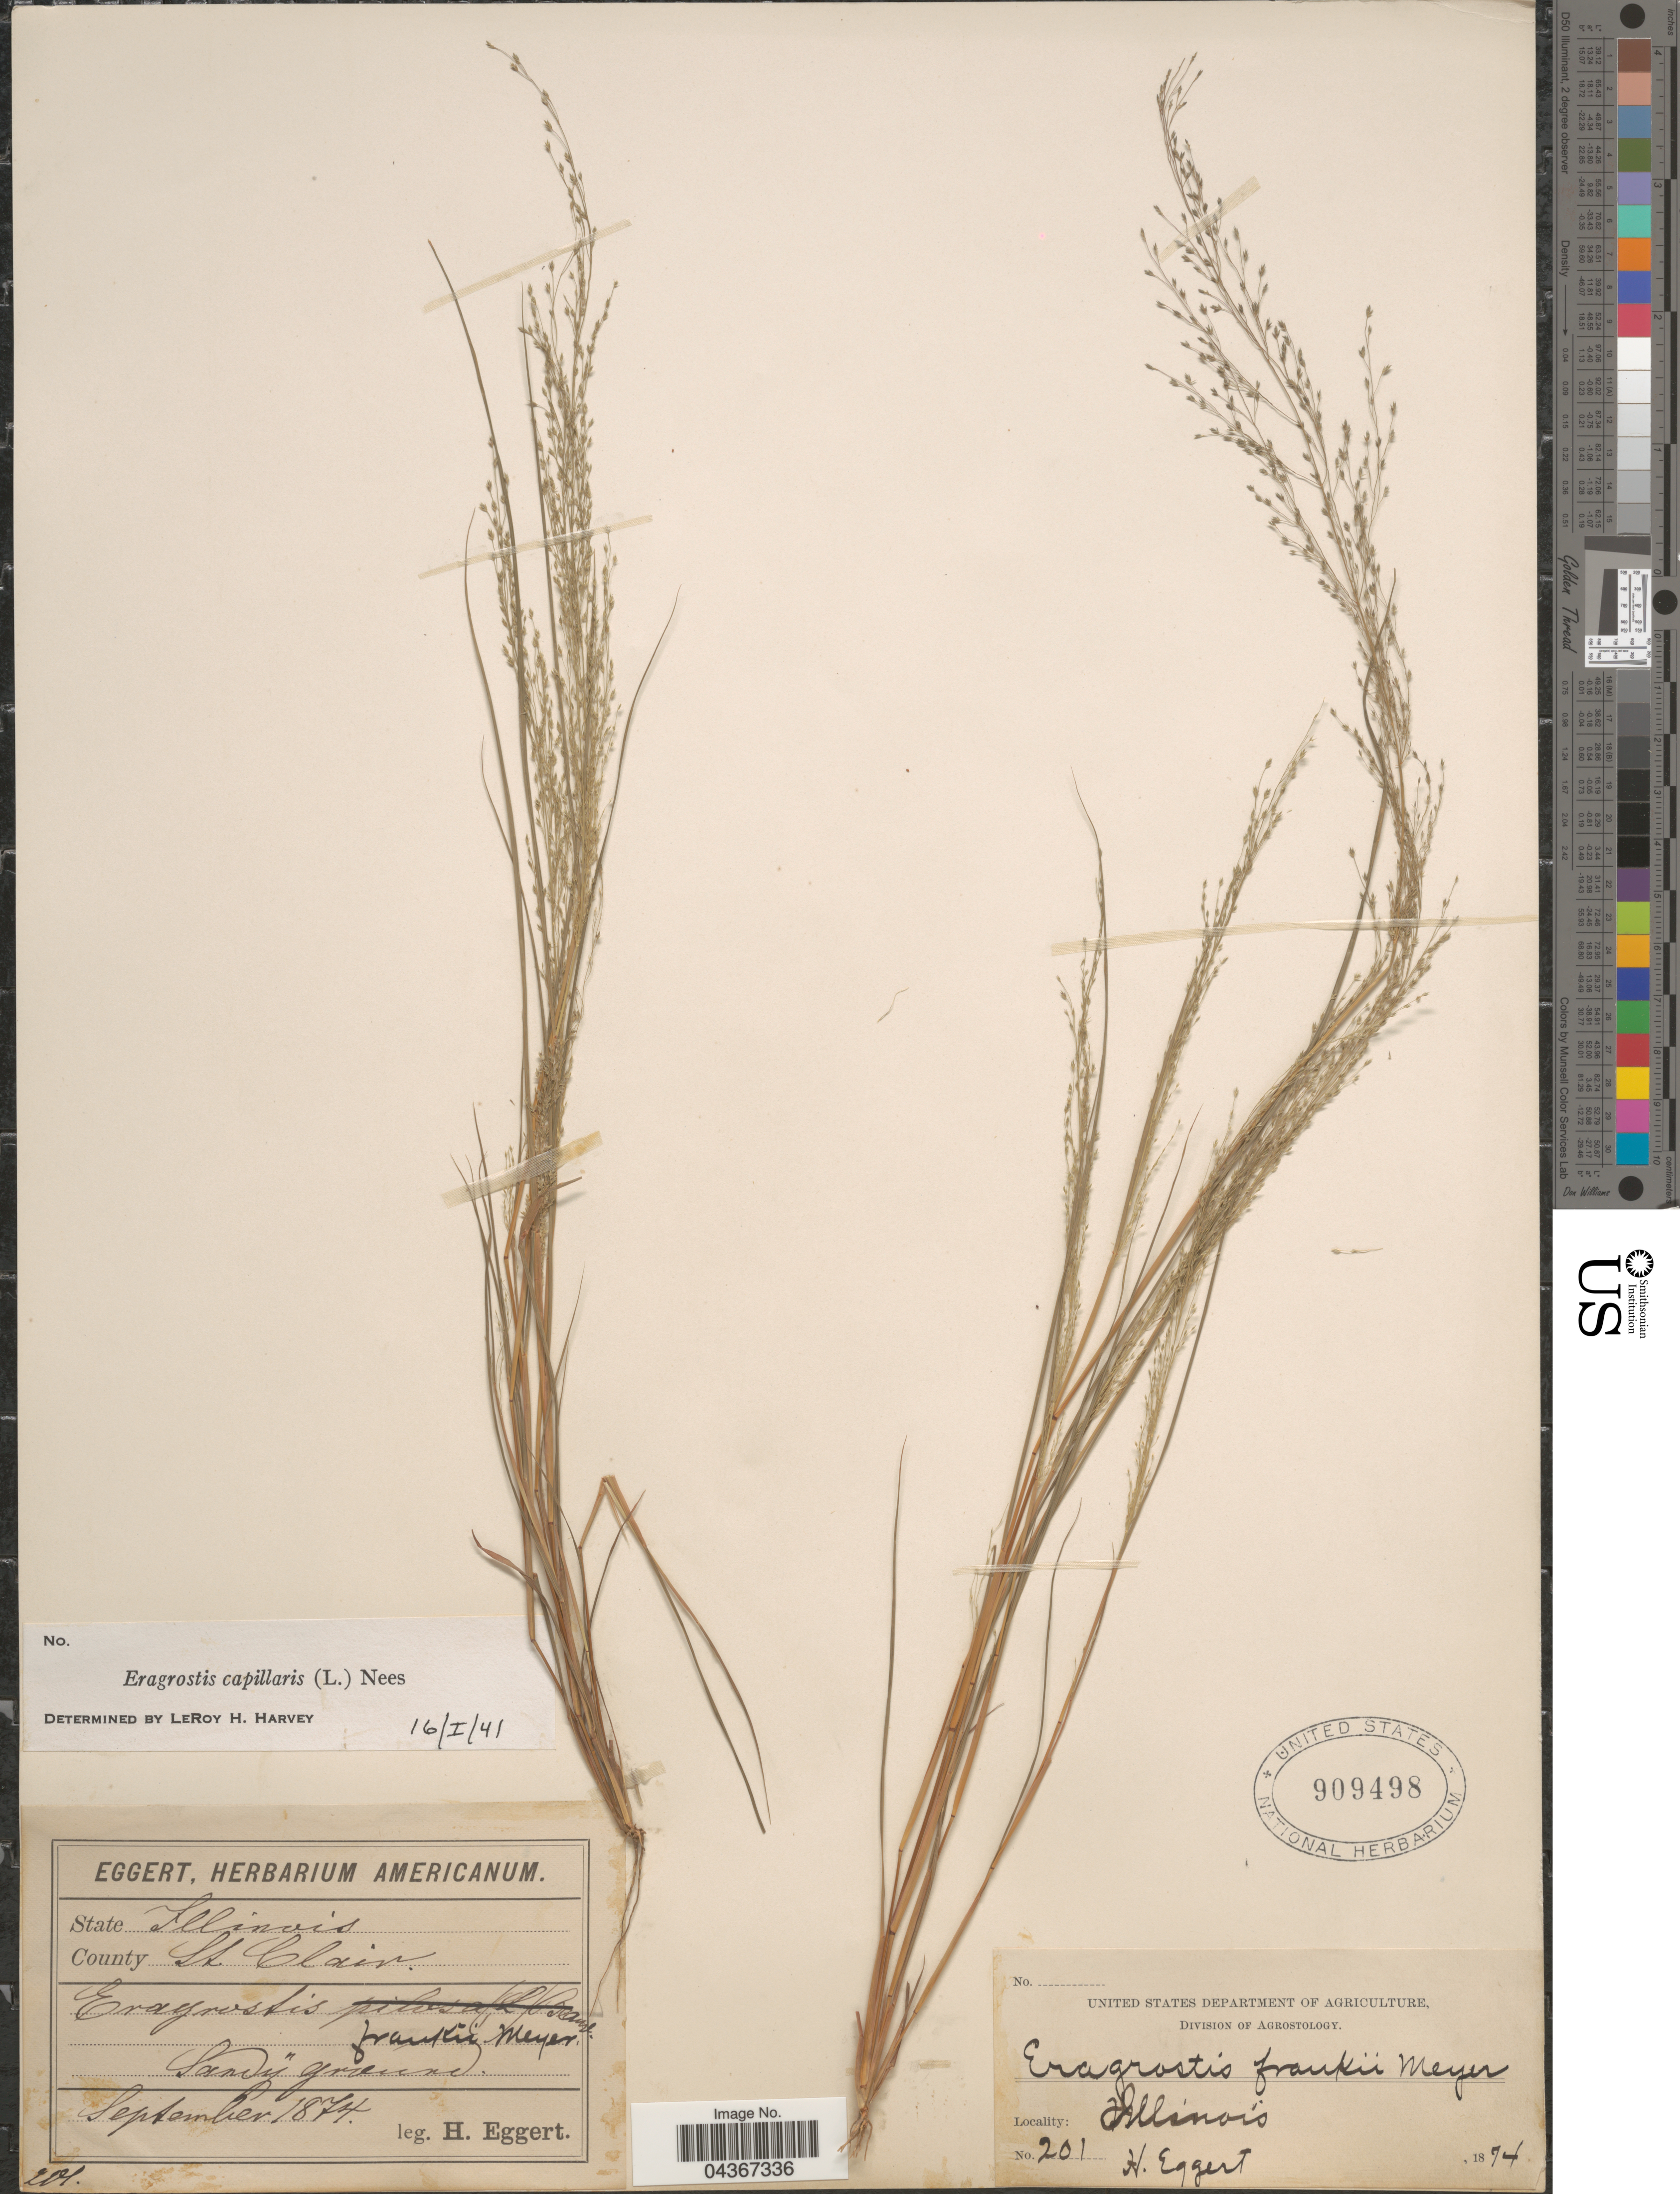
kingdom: Plantae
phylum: Tracheophyta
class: Liliopsida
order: Poales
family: Poaceae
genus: Eragrostis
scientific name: Eragrostis capillaris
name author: (L.) Nees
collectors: H. Eggert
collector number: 201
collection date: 1874-09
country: United States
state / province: Illinois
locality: County St. Clair. Sandy ground.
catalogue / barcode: US 909498